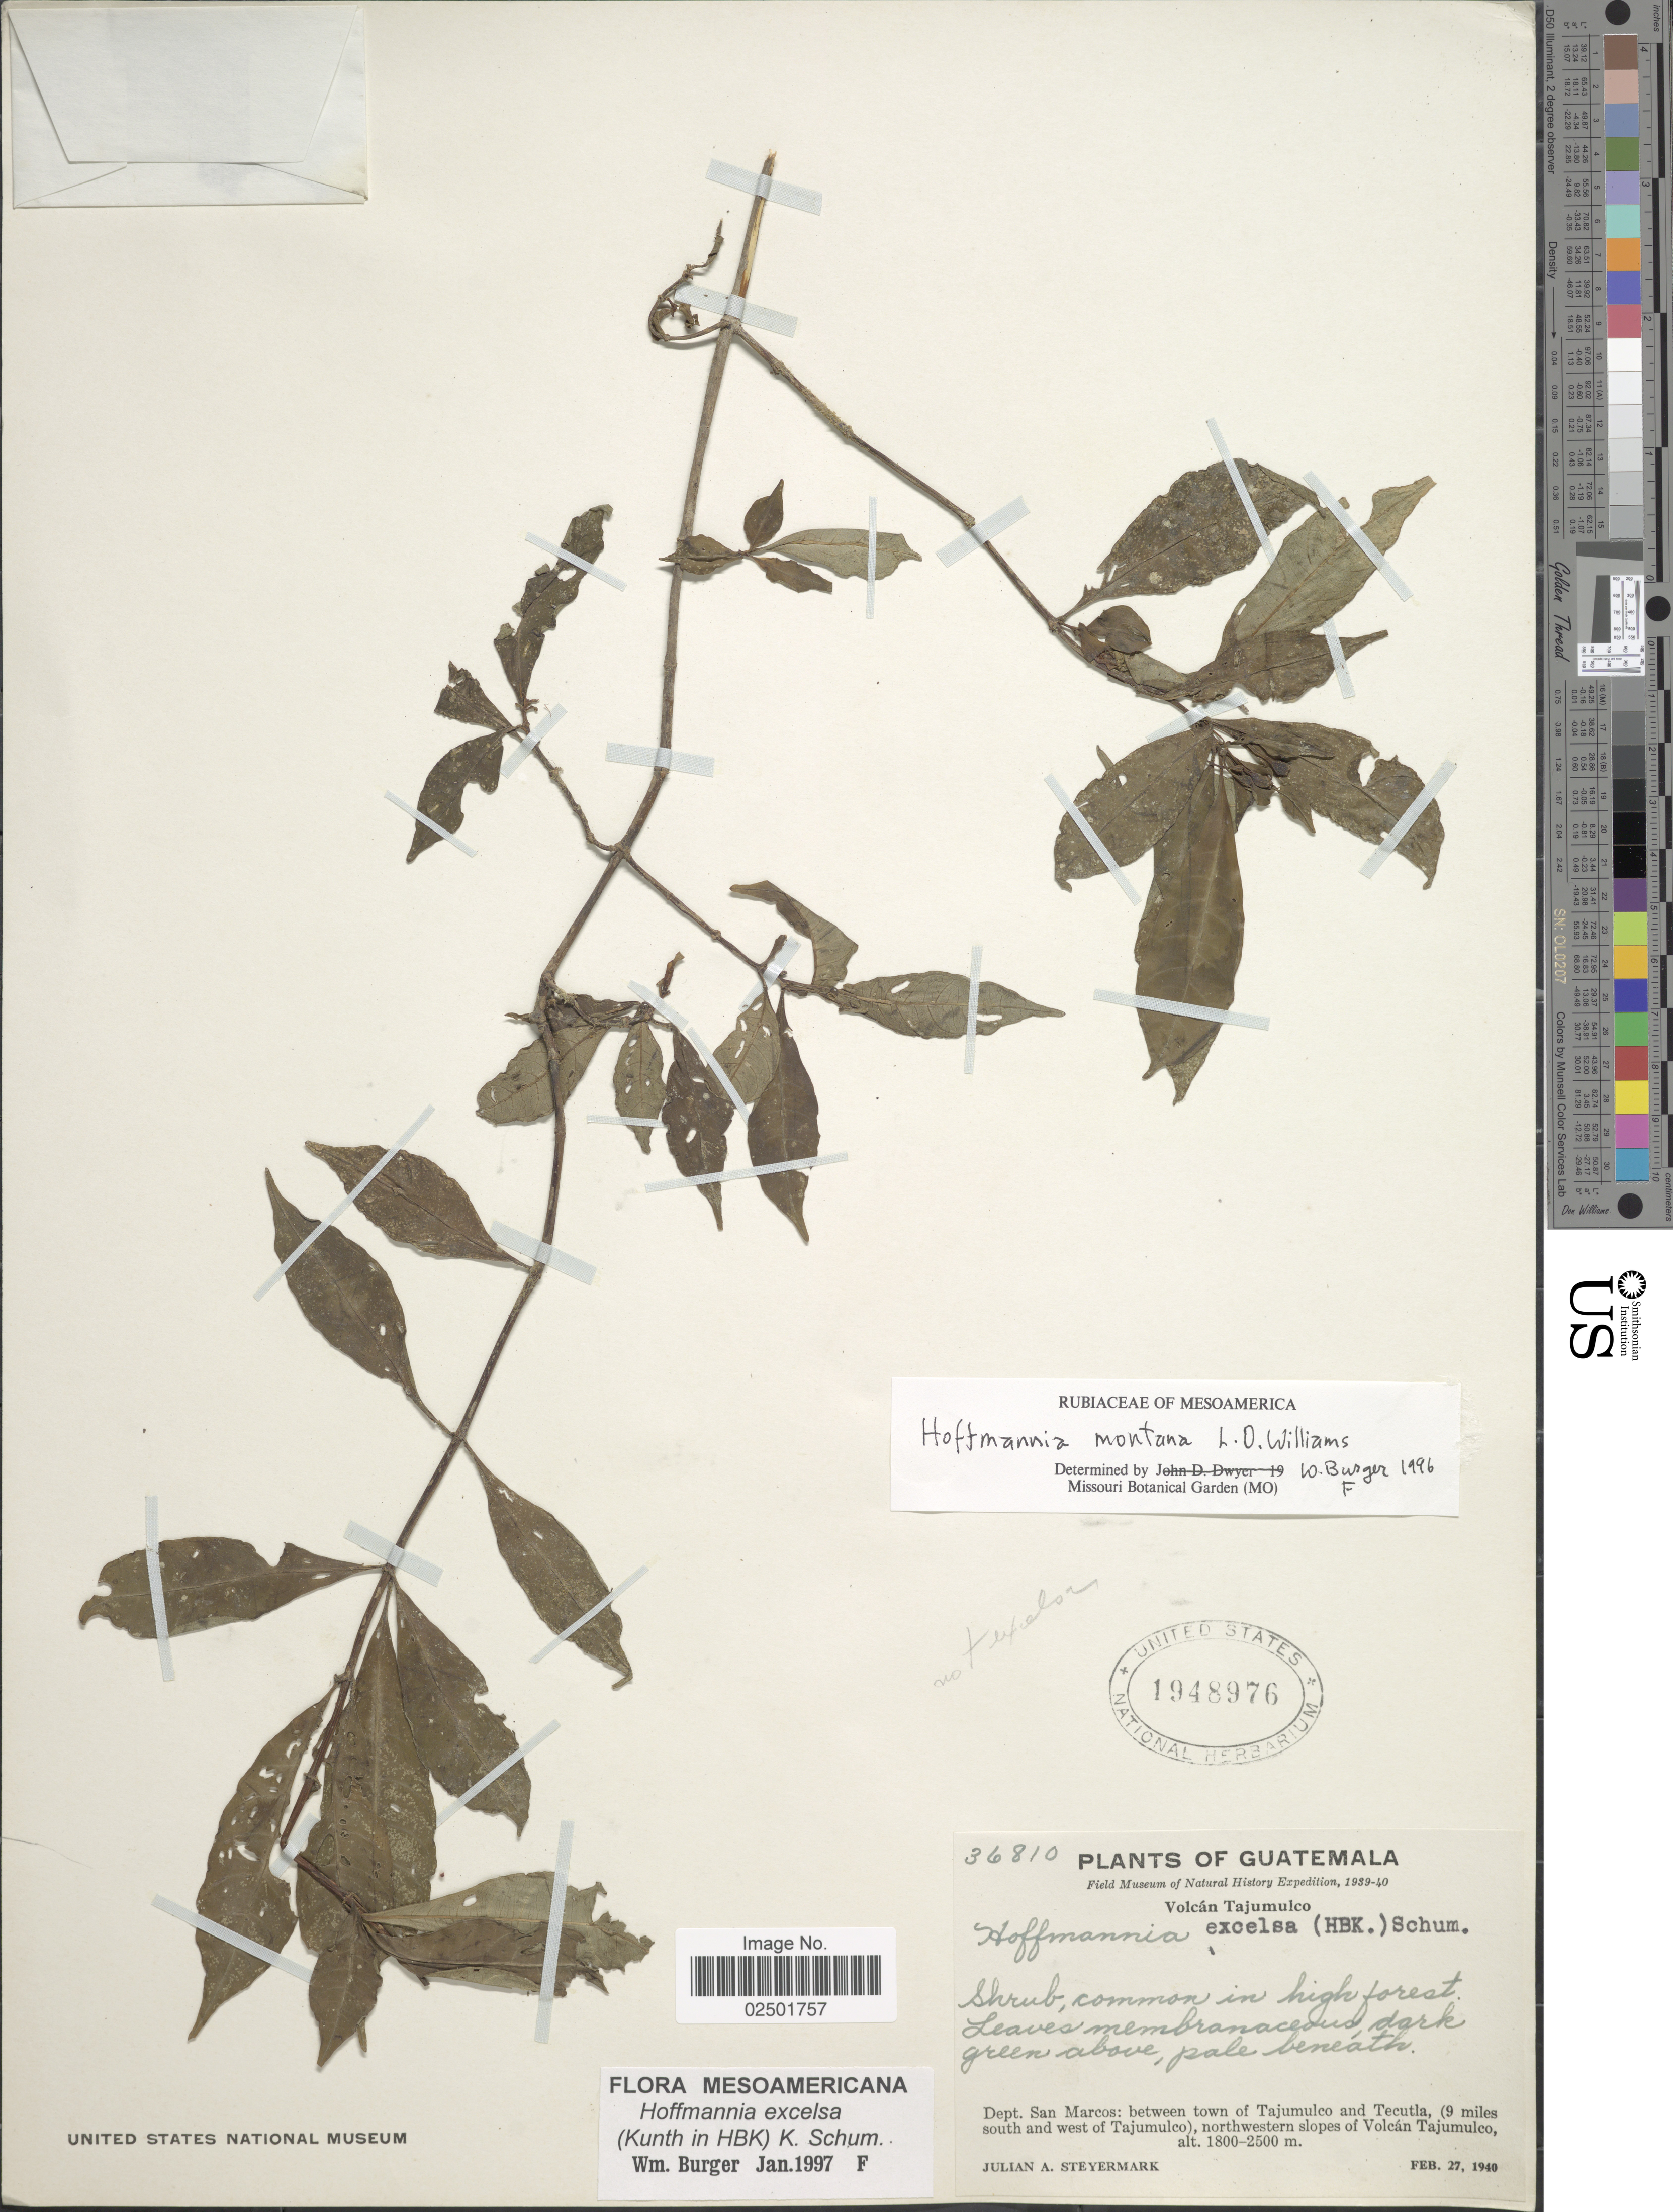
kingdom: Plantae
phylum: Tracheophyta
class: Magnoliopsida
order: Gentianales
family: Rubiaceae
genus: Hoffmannia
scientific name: Hoffmannia excelsa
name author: (Kunth) K. Schum.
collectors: J. Steyermark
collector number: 36810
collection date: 1940-02-27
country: Guatemala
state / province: San Marcos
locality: Volcán Tajumulco, Dept. San Marcos: between town of Tajumulco and Tecutla, (9 miles south and west of Tajumulco), northwestern slopes of Volcán Tajumulco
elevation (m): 1800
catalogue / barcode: US 1948976